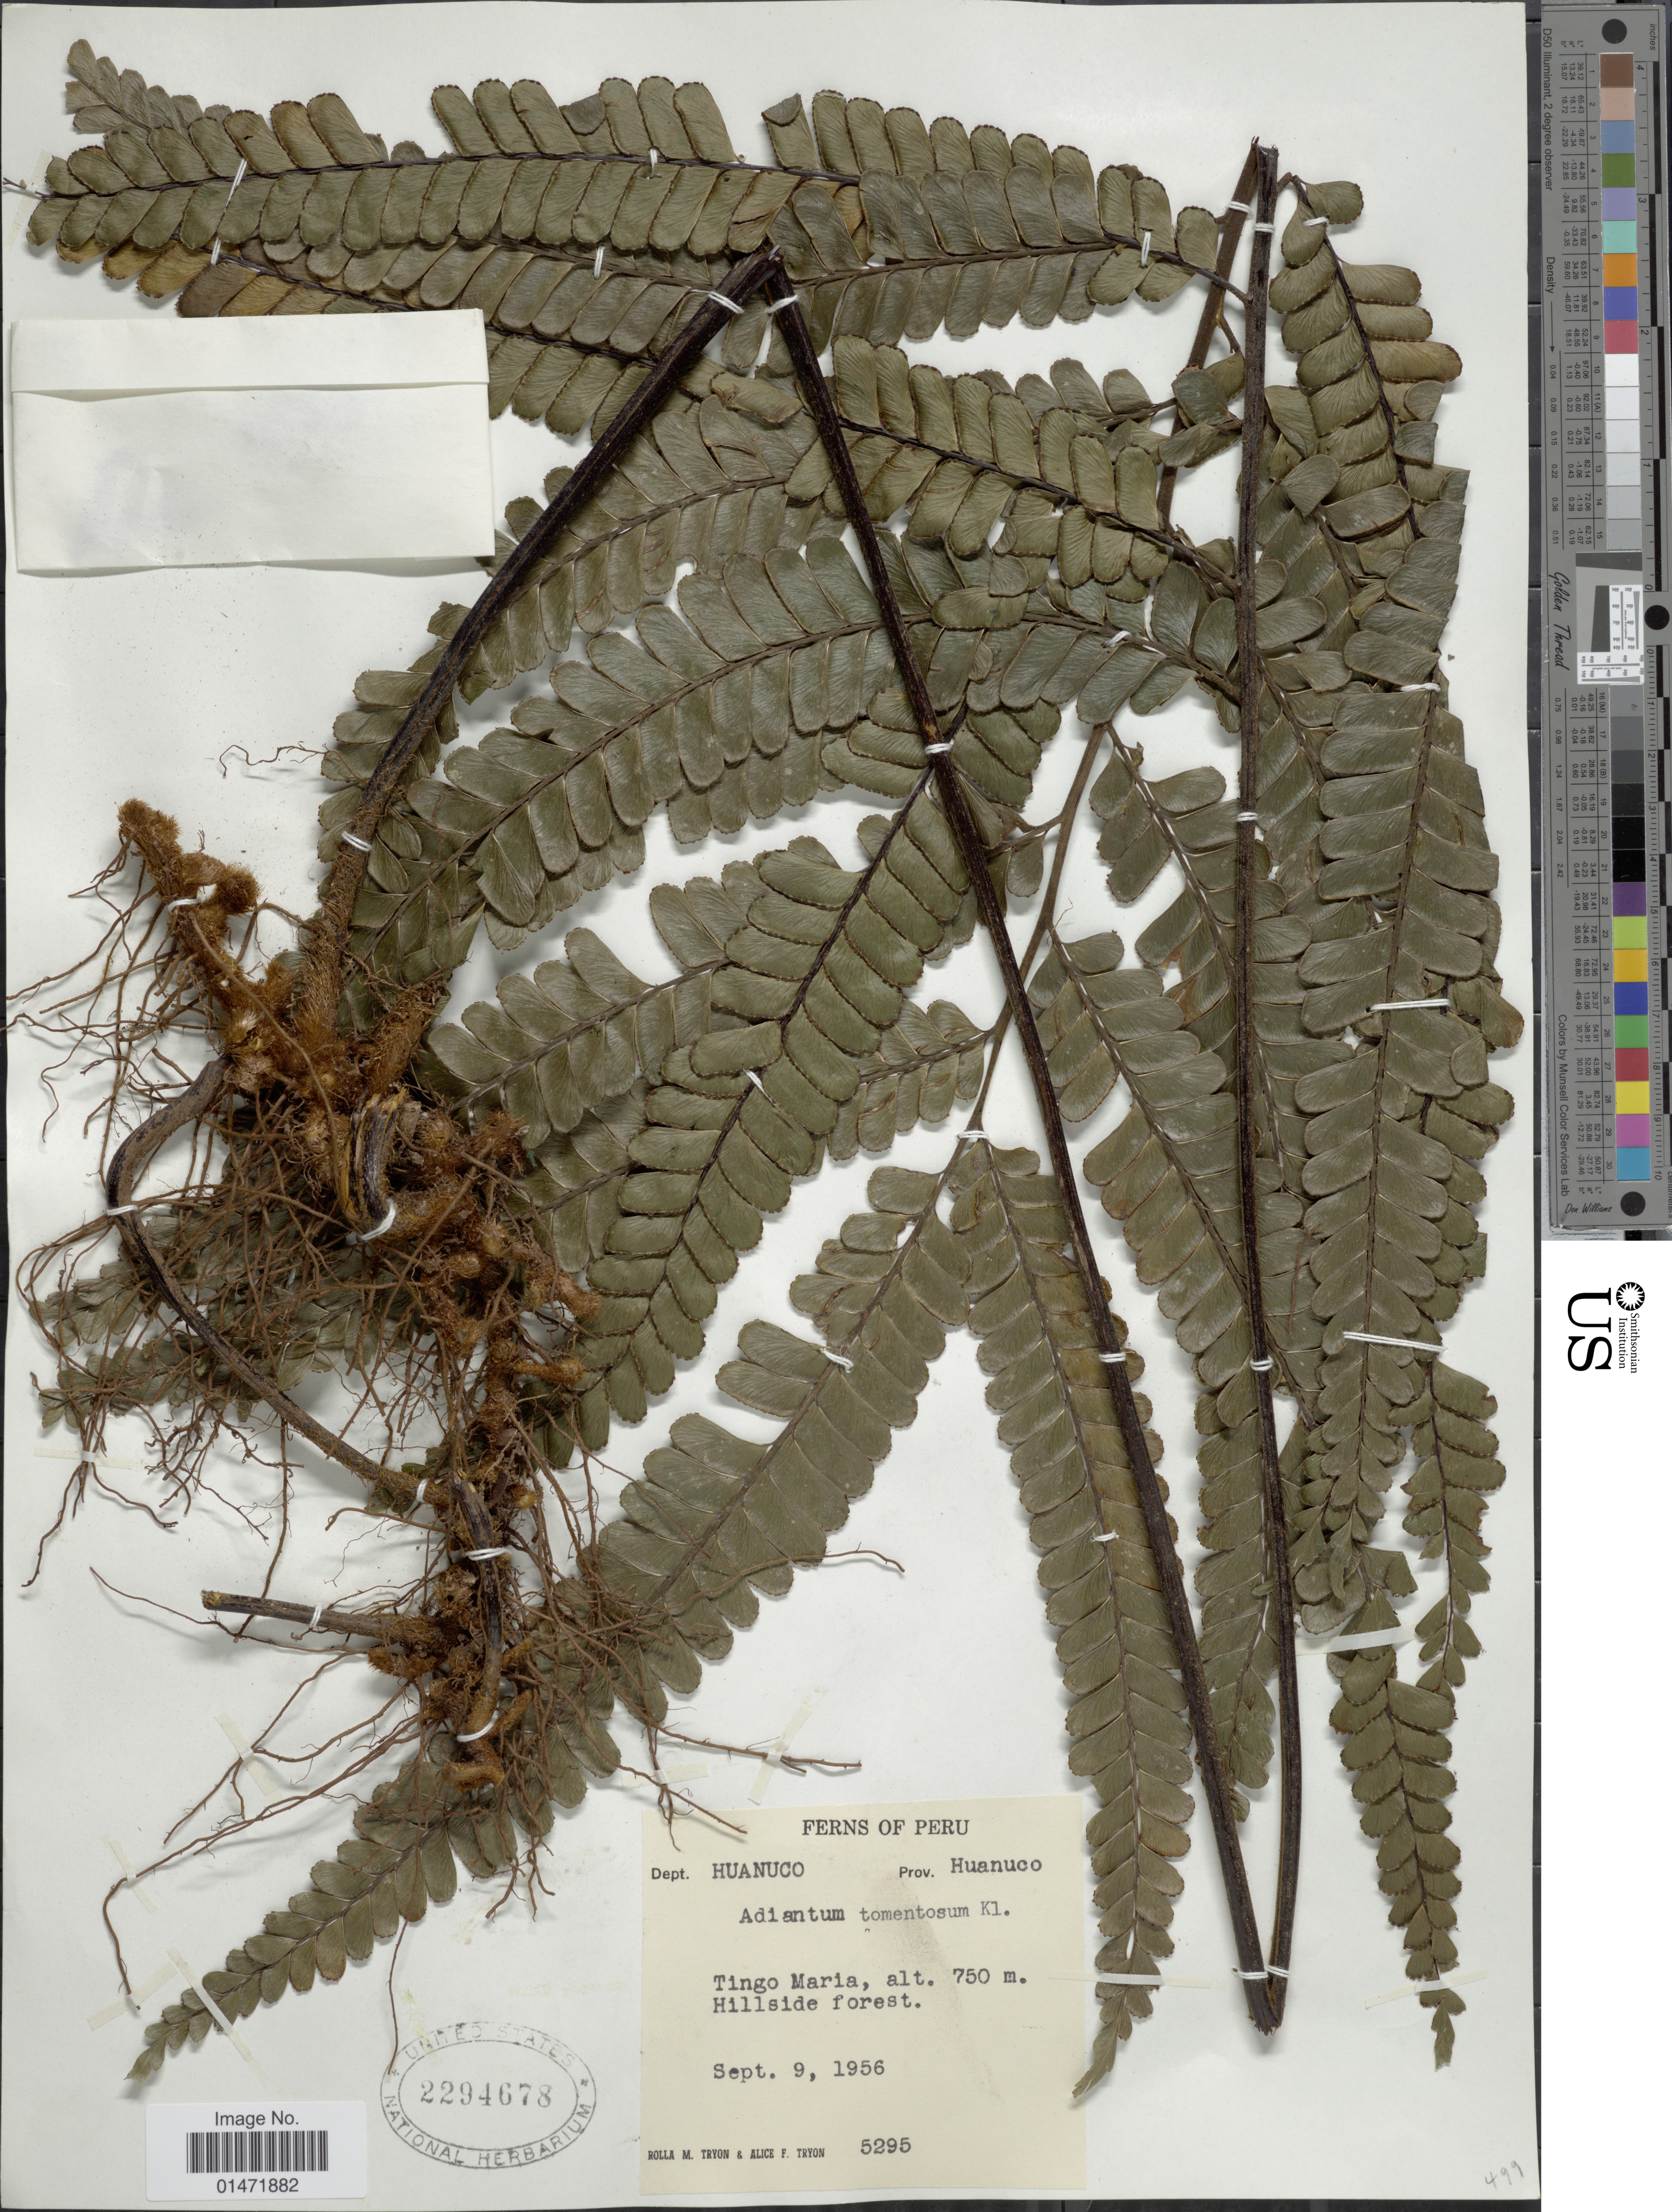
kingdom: Plantae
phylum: Tracheophyta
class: Polypodiopsida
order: Polypodiales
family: Pteridaceae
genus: Adiantum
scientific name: Adiantum tomentosum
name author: Klotzsch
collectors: R. M. Tryon & A. F. Tryon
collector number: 5295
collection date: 1956-09-09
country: Peru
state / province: Huánuco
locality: Prov. Huanuco. Tingo Maria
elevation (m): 750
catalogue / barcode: US 2294678